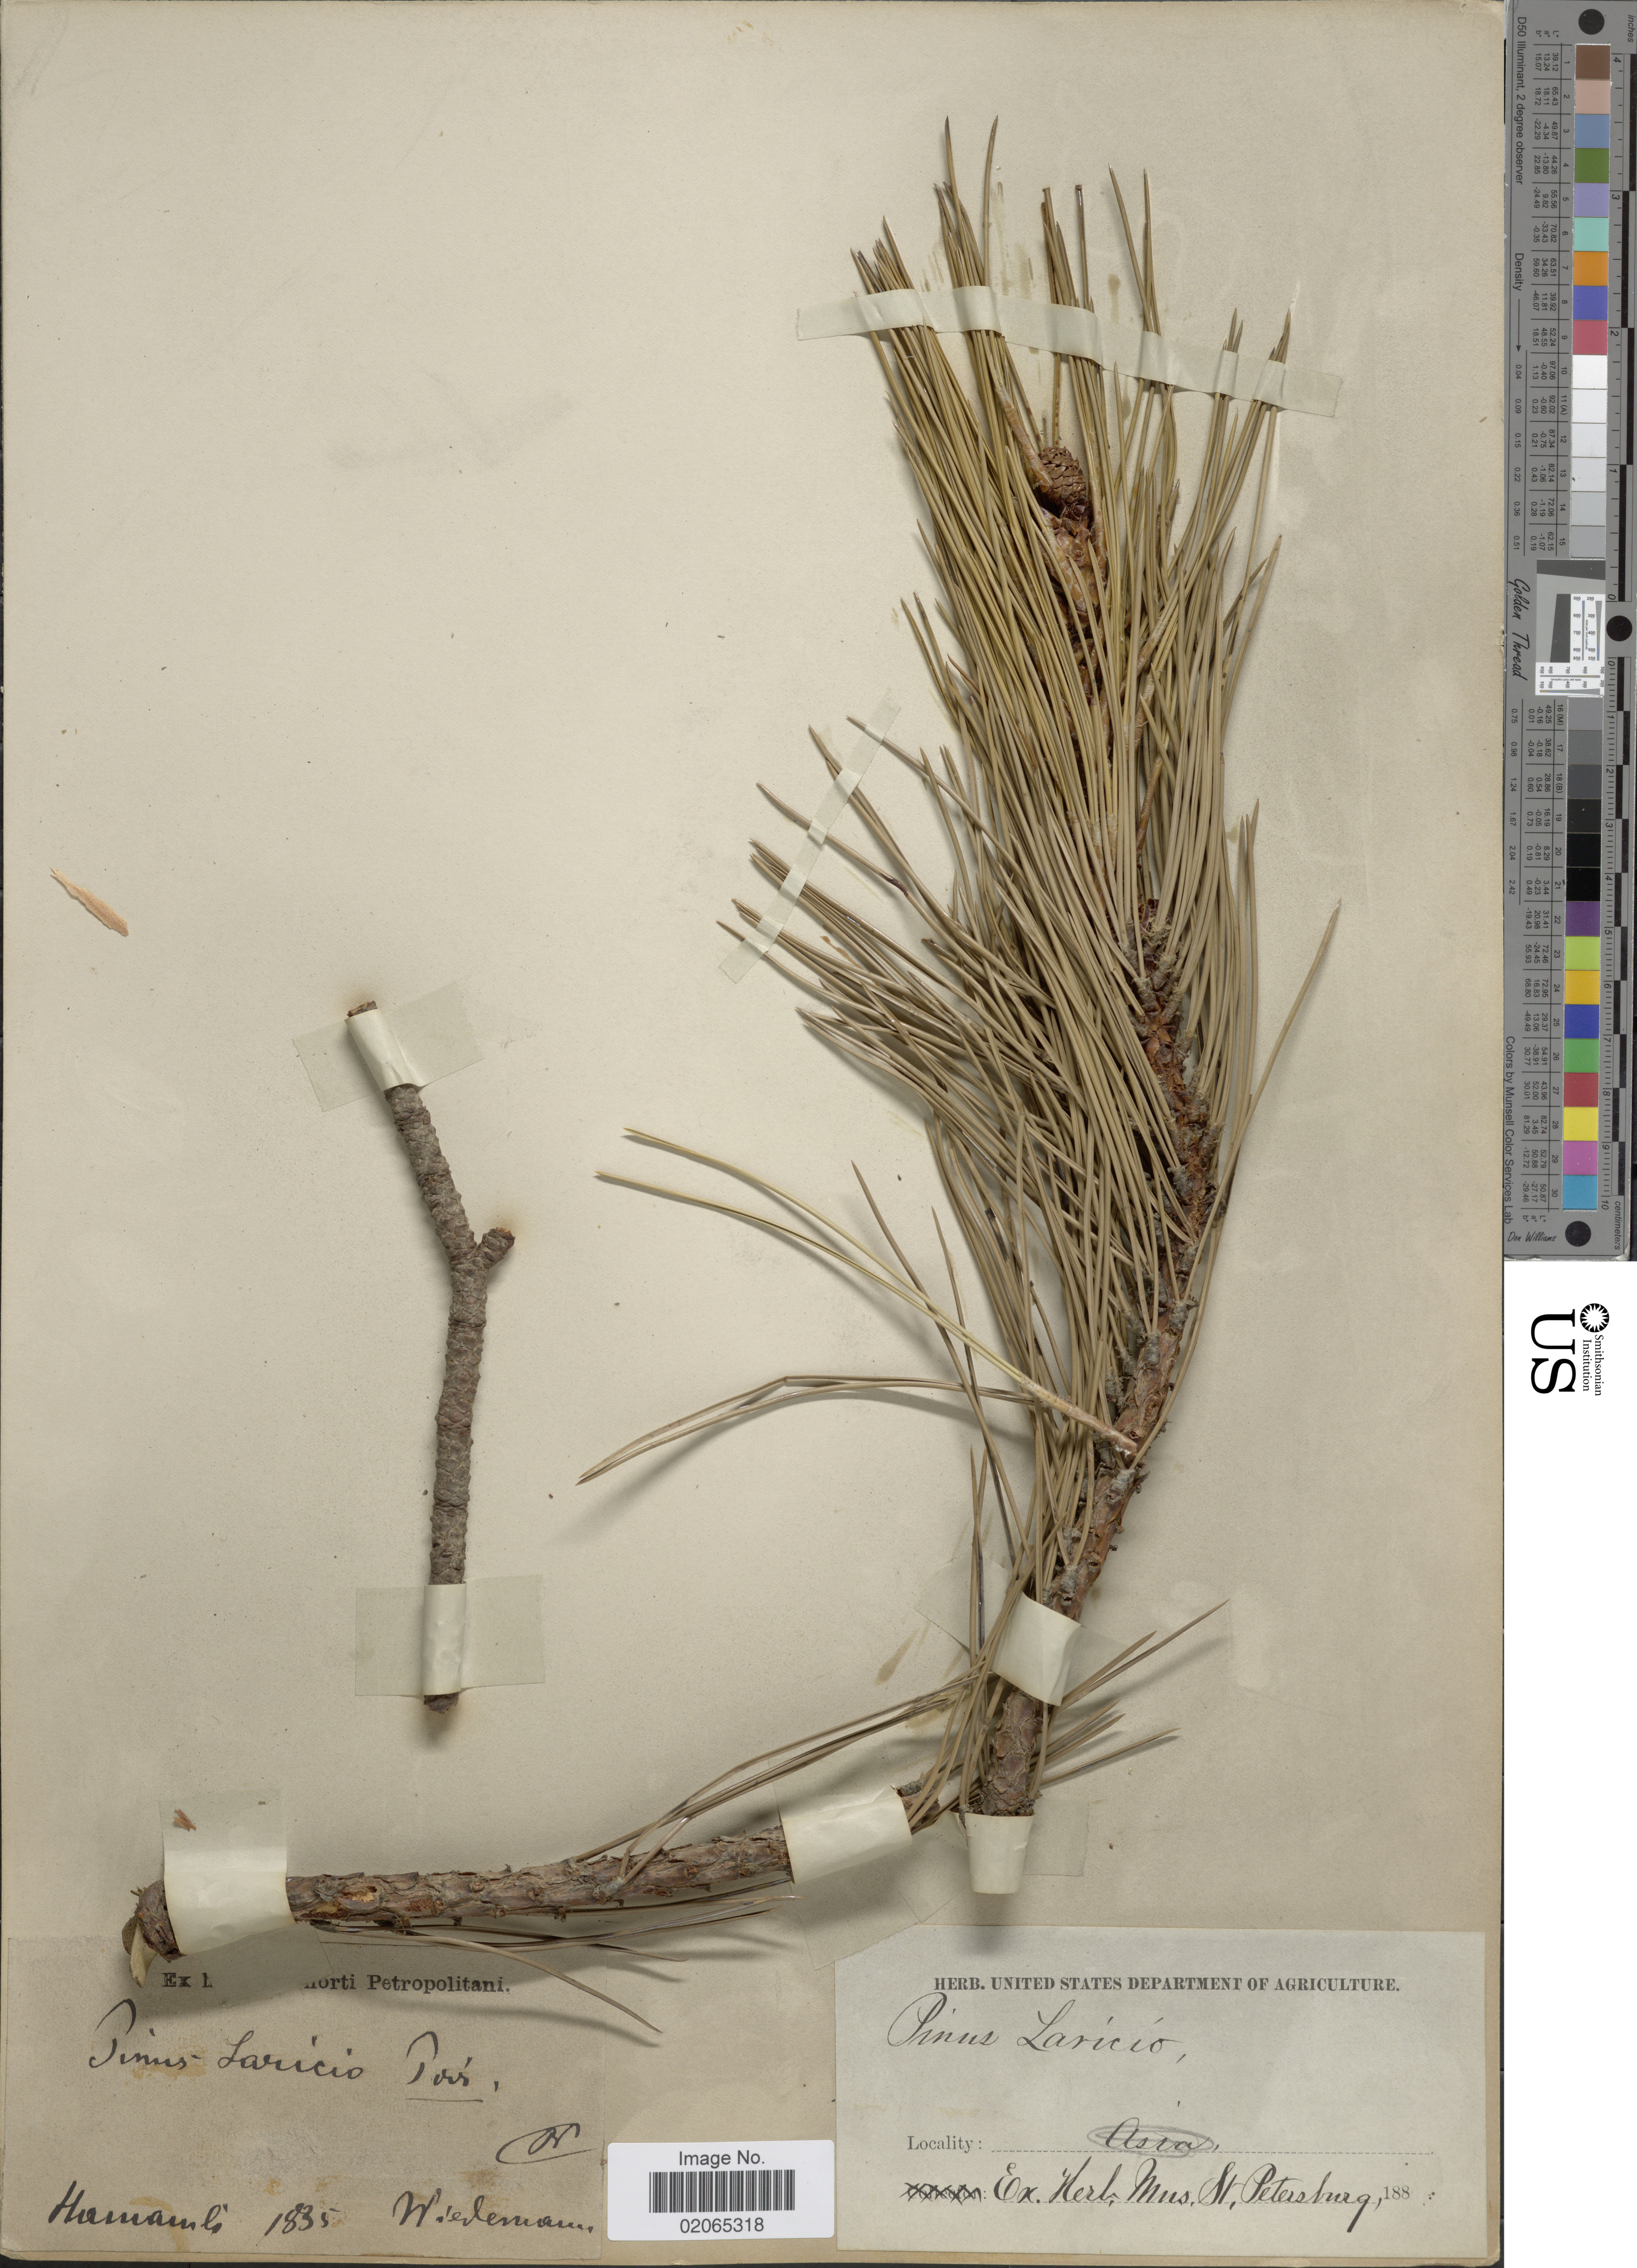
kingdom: Plantae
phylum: Tracheophyta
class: Pinopsida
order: Pinales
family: Pinaceae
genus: Pinus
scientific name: Pinus nigra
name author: Arnold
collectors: -. Wiedermann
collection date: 1835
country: Turkey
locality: Hamamli